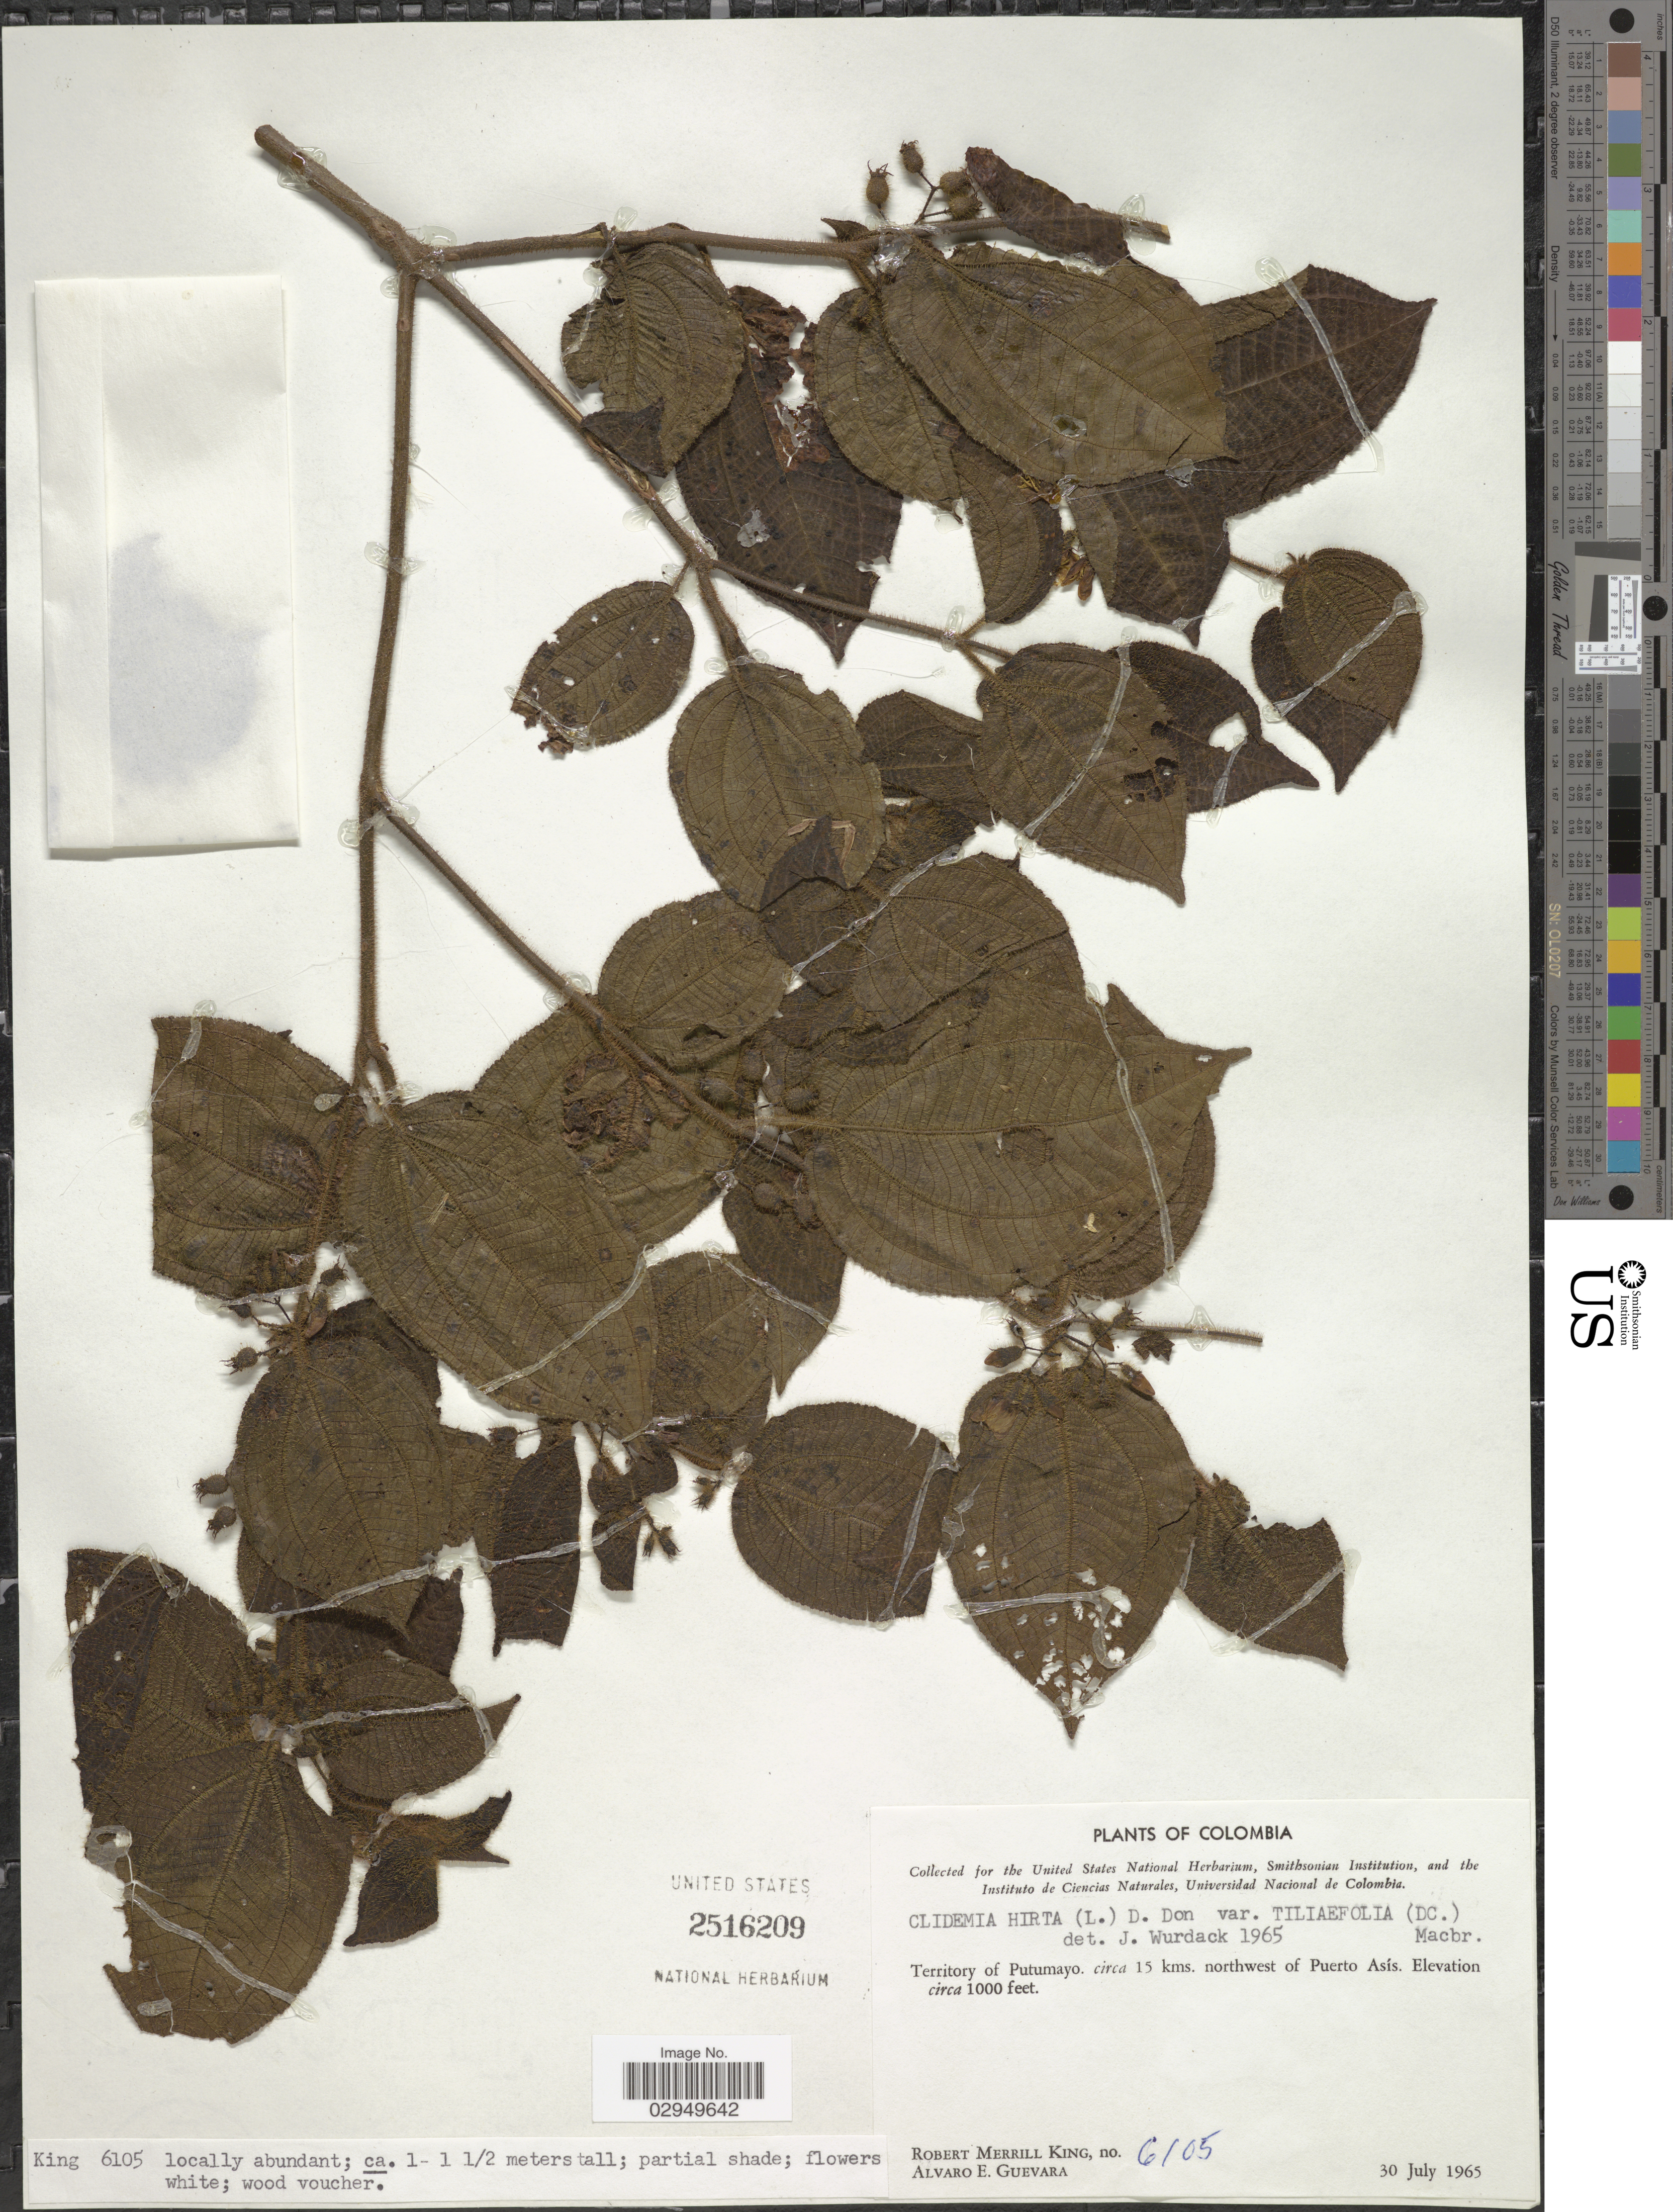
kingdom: Plantae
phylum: Tracheophyta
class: Magnoliopsida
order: Myrtales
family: Melastomataceae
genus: Clidemia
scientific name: Clidemia hirta var. tiliifolia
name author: (DC.) J.F. Macbr.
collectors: R. M. King & A. E. Guevara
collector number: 6105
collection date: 1965-07-30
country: Colombia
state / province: Putumayo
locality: Circa 15 kms. northwest of Puerto Asís.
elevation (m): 305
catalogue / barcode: US 2516209